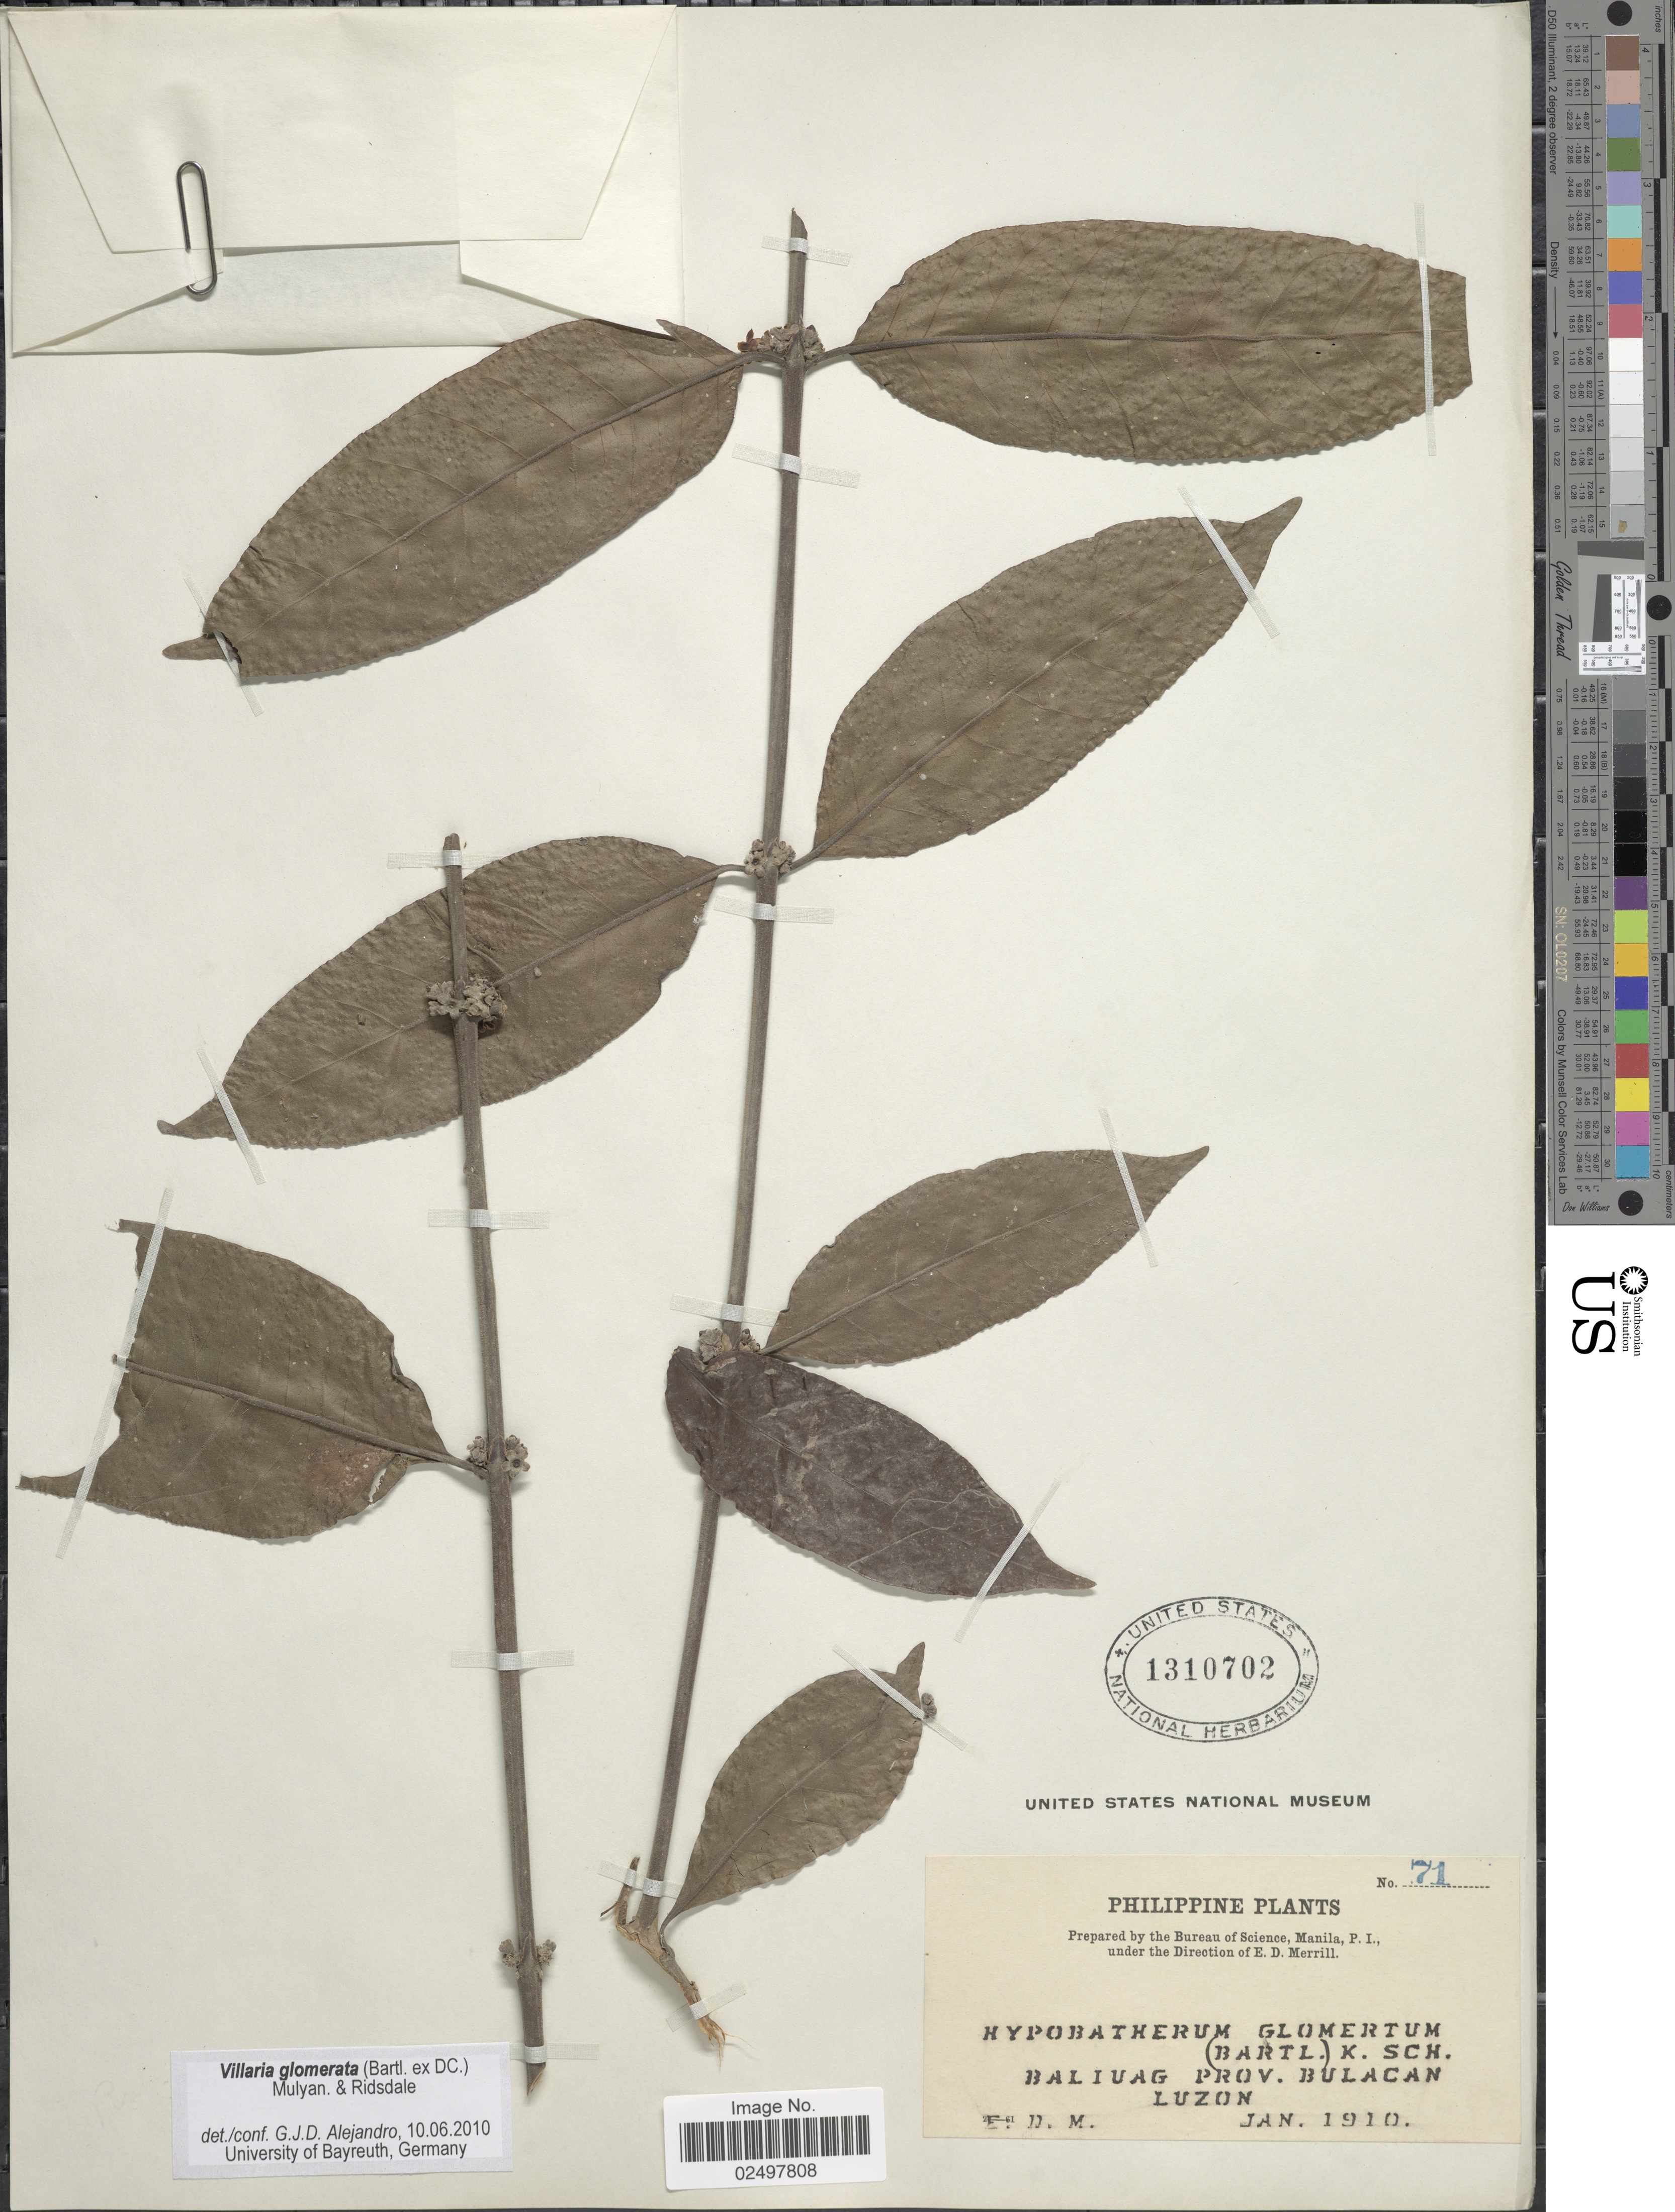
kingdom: Plantae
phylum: Tracheophyta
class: Magnoliopsida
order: Gentianales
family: Rubiaceae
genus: Villaria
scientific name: Villaria glomerata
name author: (Bartl. ex DC.) Mulyan. & Ridsdale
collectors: E. D. Merrill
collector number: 71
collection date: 1910-01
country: Philippines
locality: Baliuag Prov. Bulacan, Luzon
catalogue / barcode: US 1310702